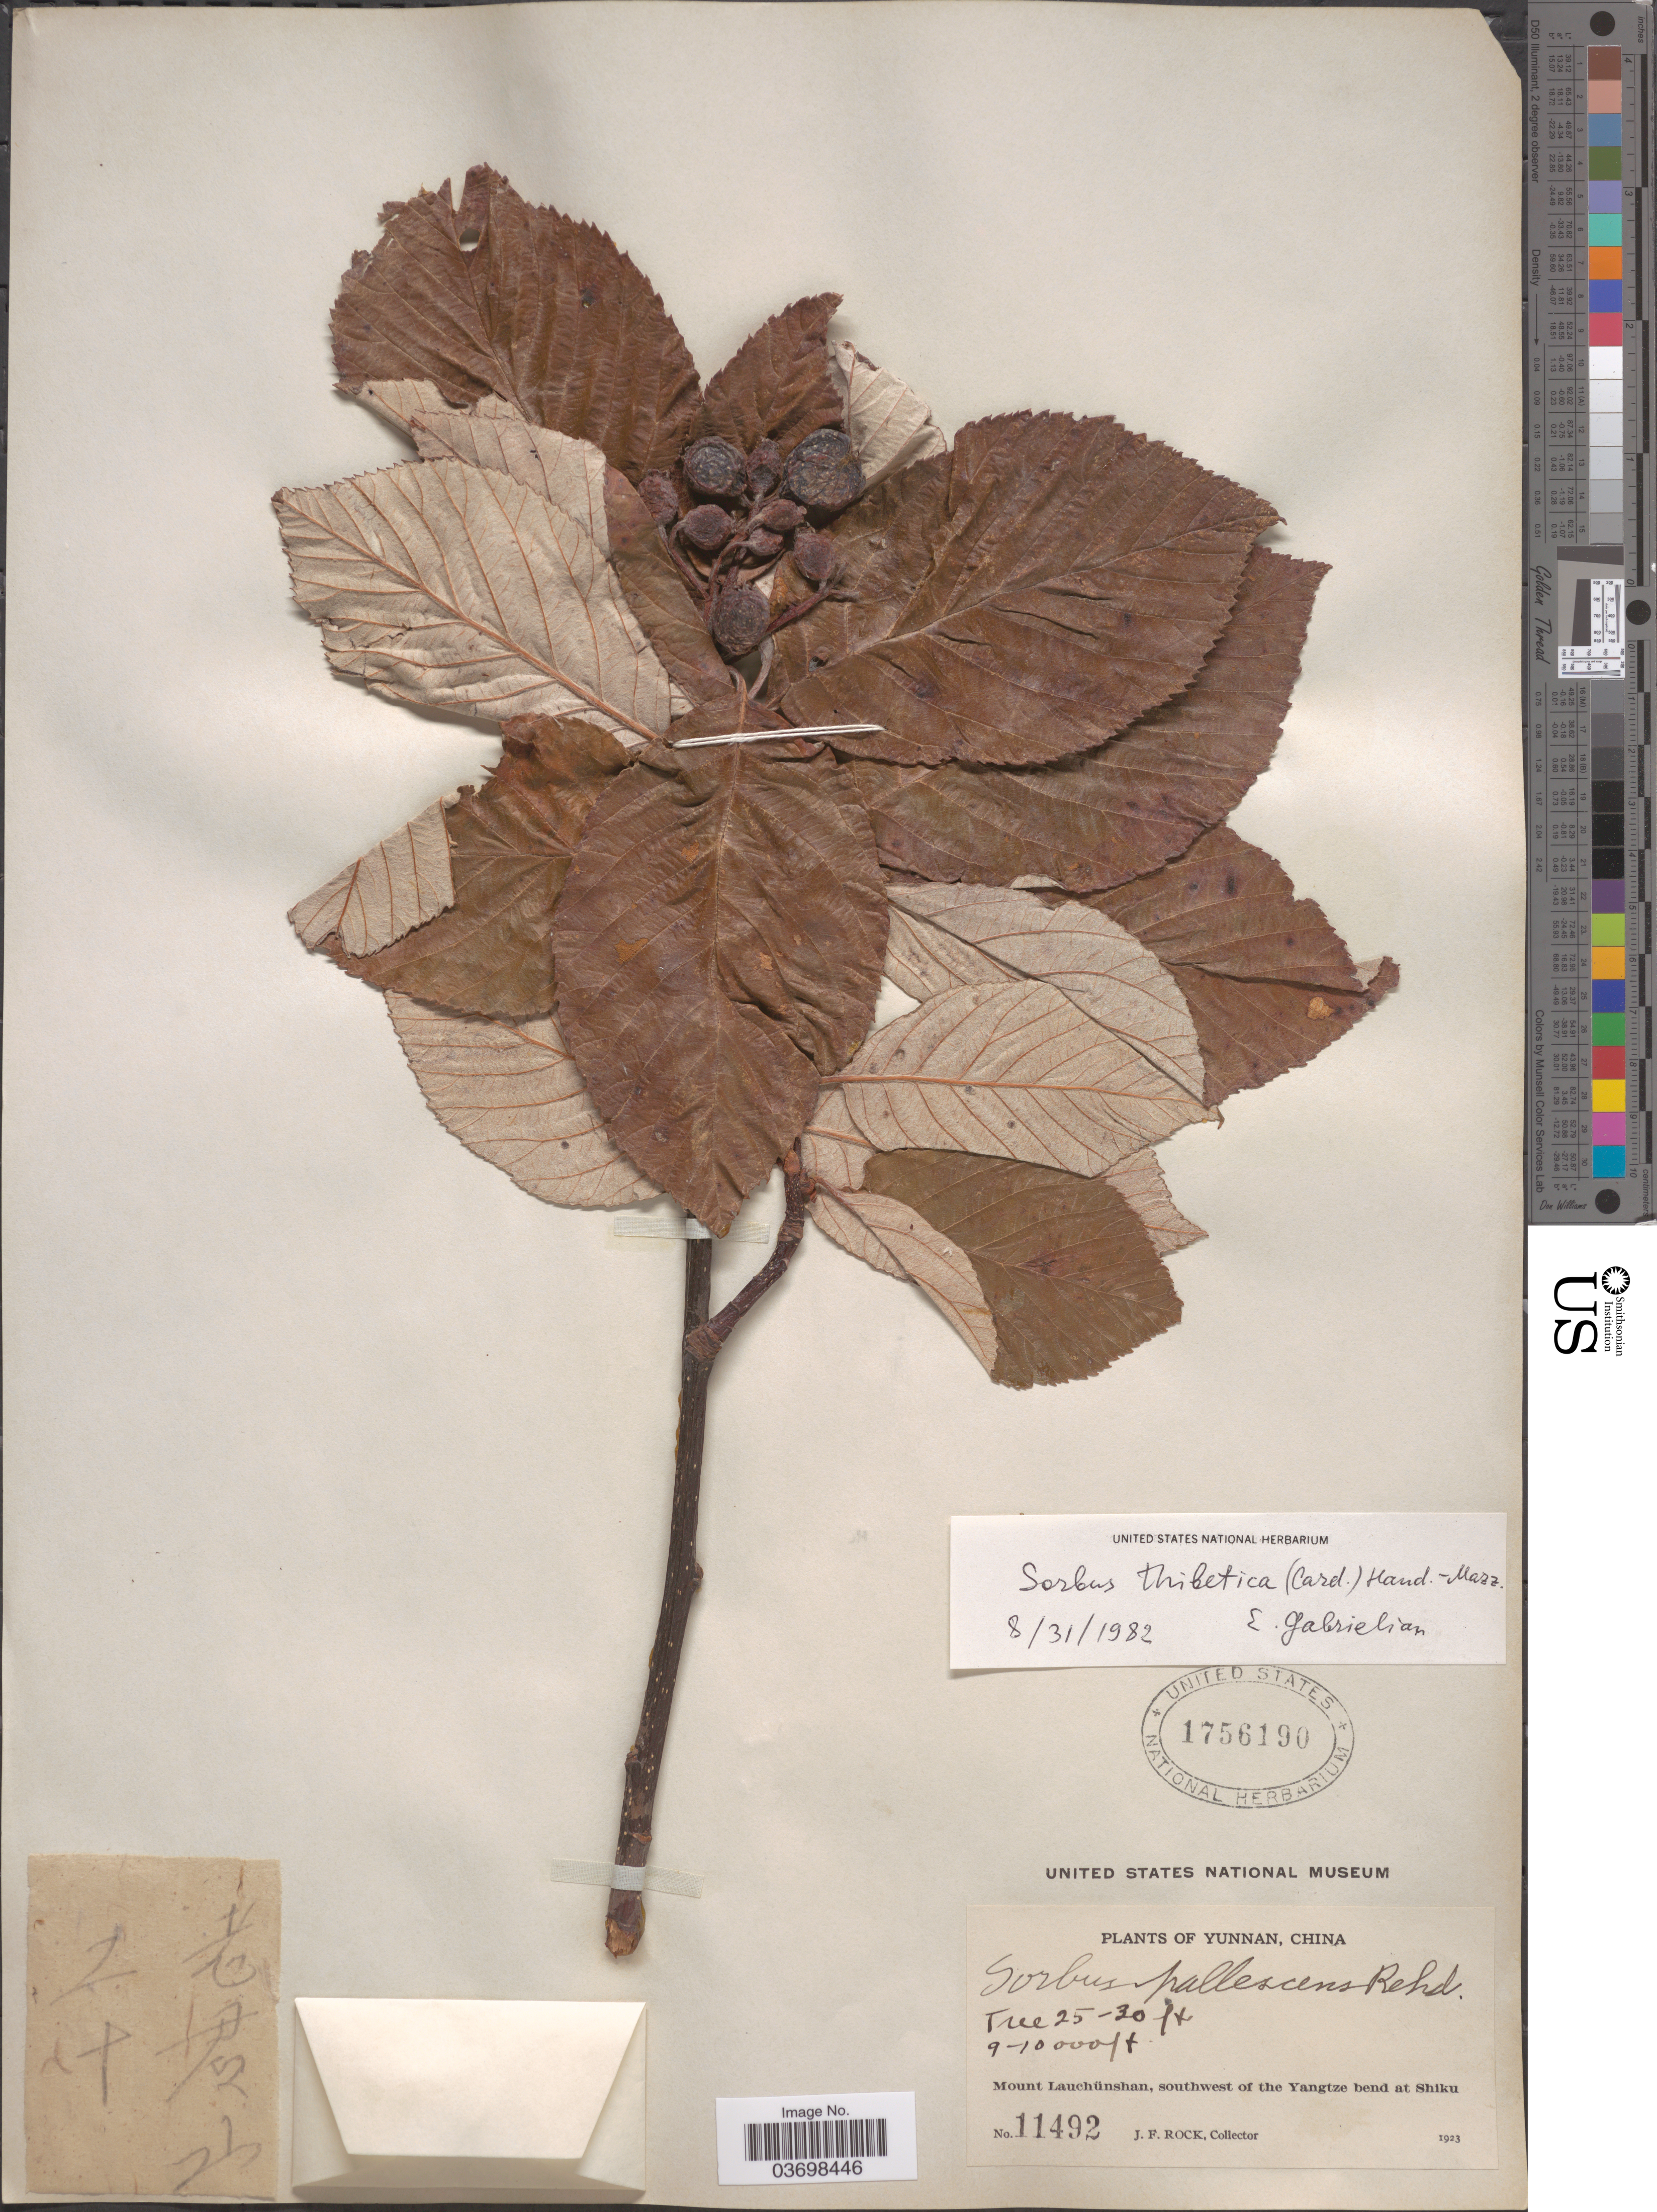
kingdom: Plantae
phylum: Tracheophyta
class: Magnoliopsida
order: Rosales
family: Rosaceae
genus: Sorbus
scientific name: Sorbus thibetica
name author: (Cardot) Hand.-Mazz.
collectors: J. Rock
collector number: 11492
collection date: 1923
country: China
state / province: Yunnan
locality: Mount Lauchünshan, southwest of the Yangtze bend at Shiku.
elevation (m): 2743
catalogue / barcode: US 1756190